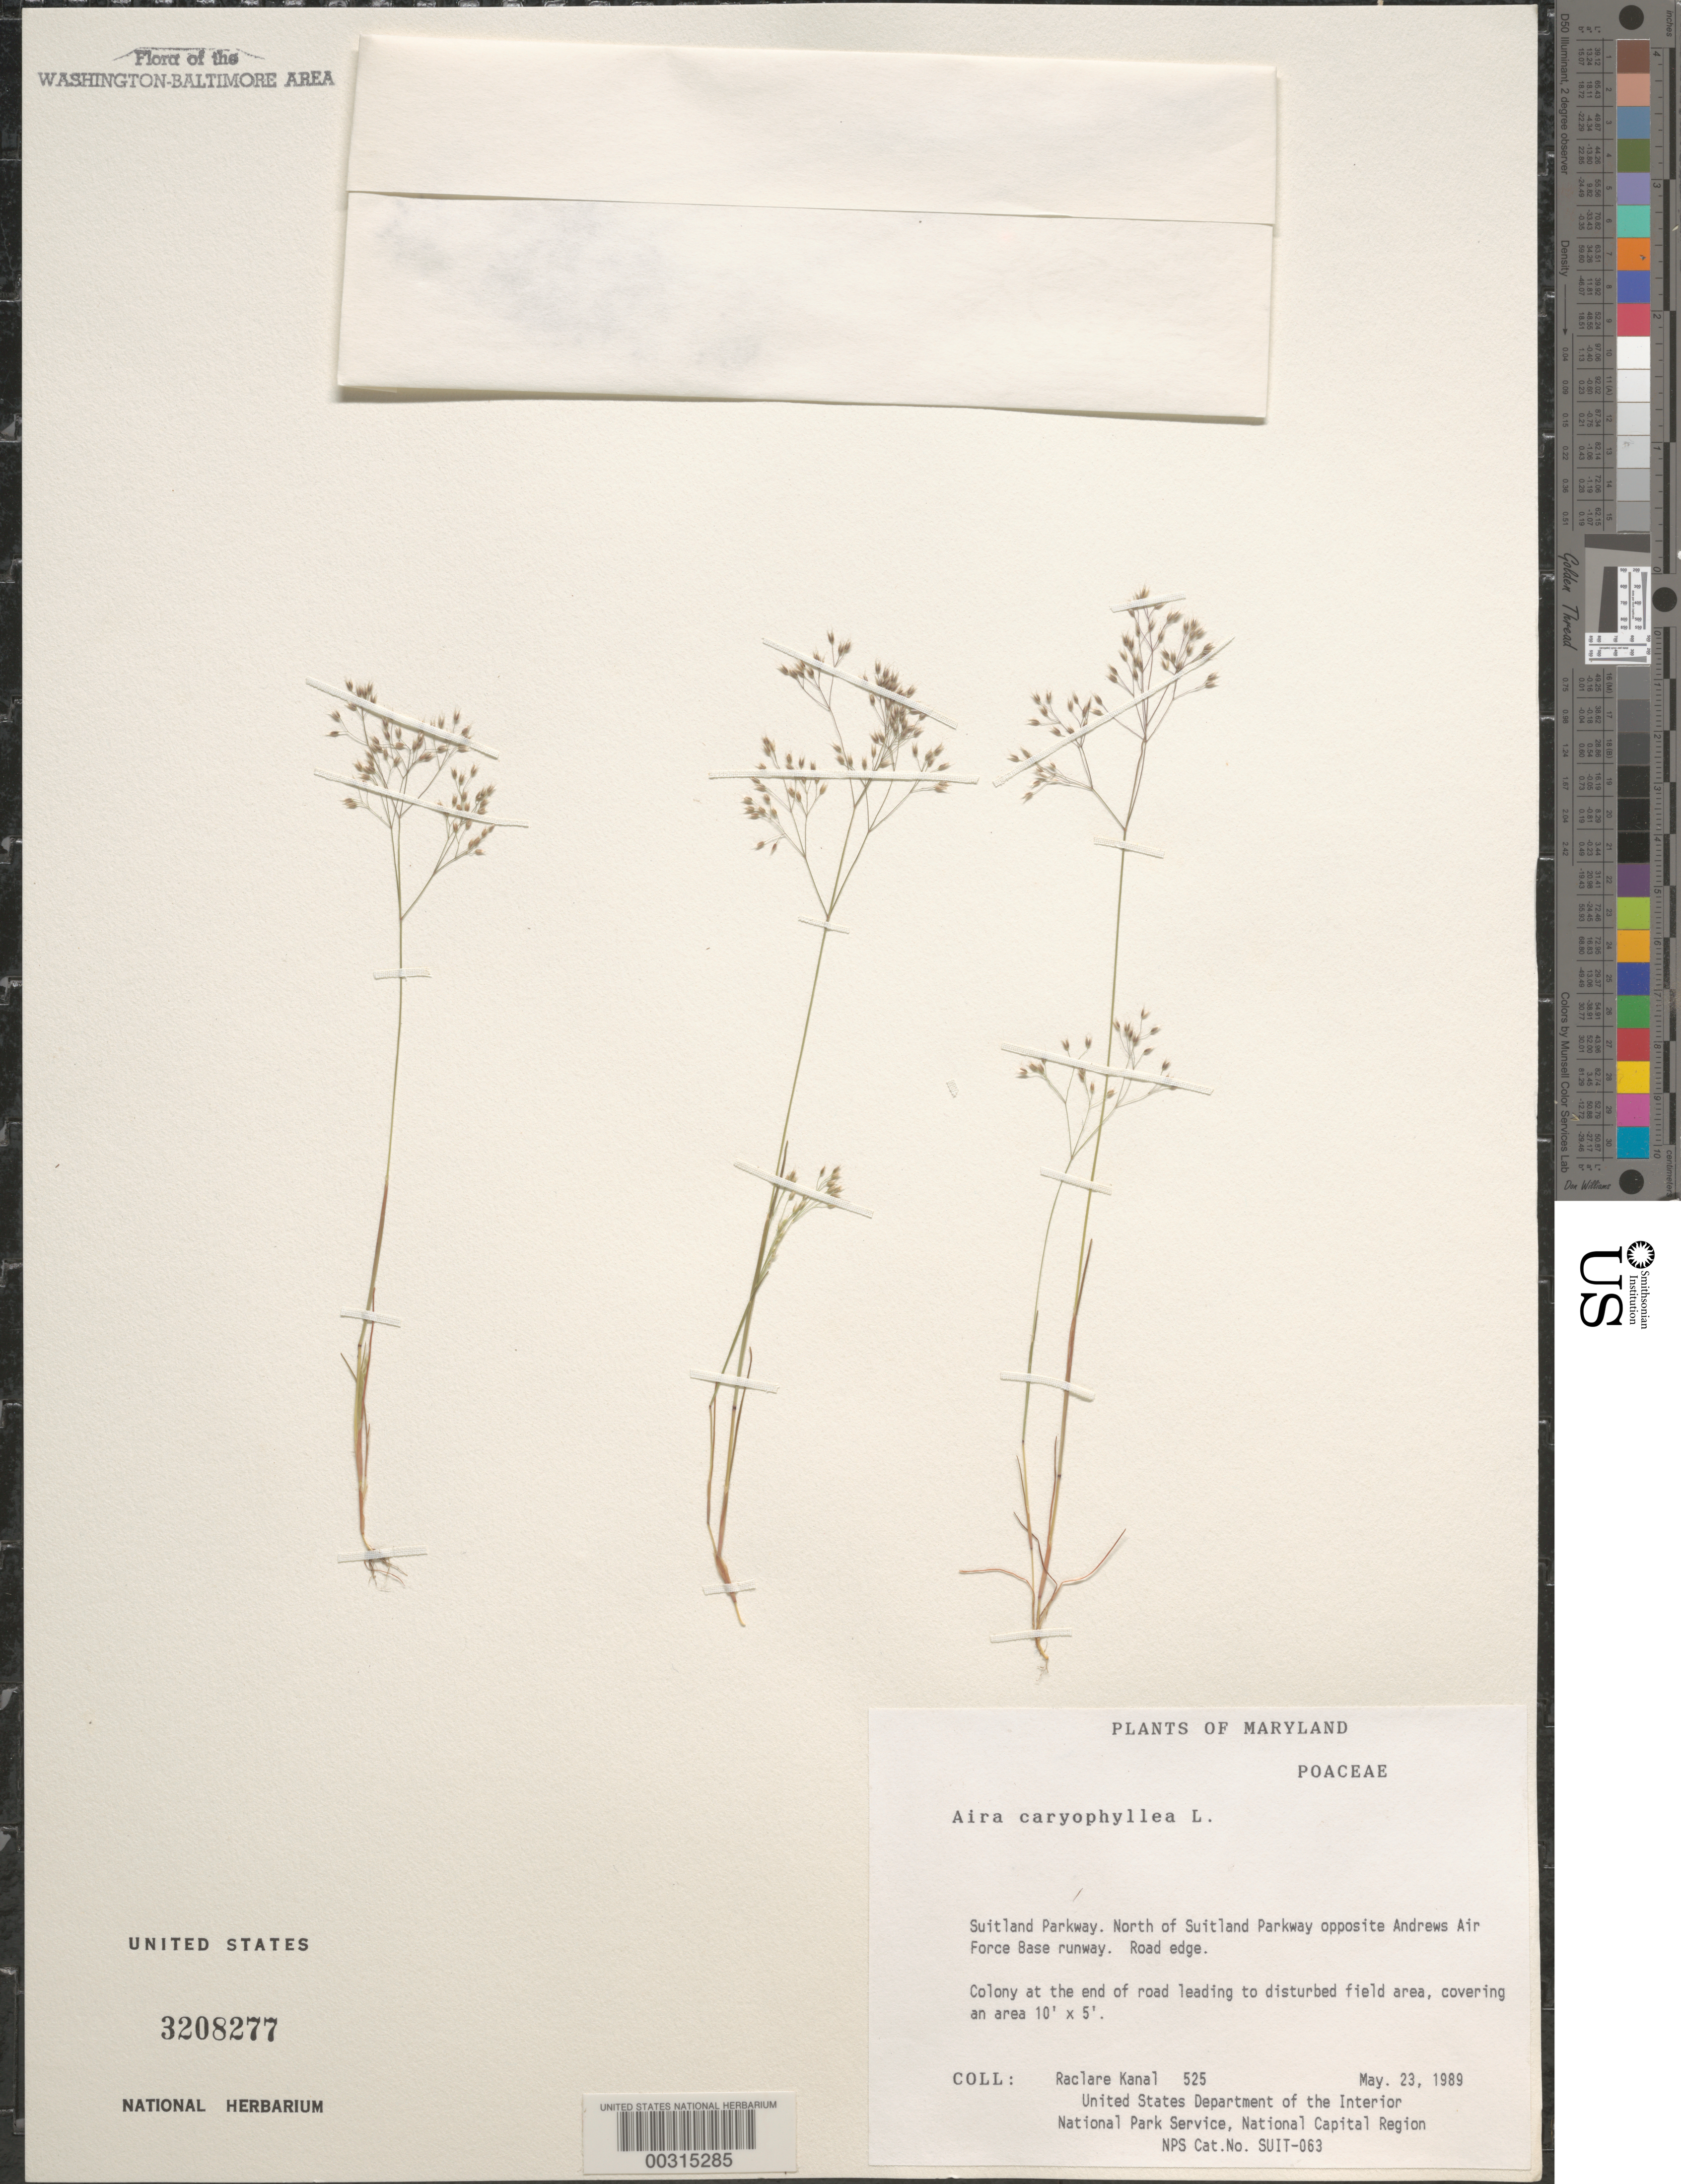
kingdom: Plantae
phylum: Tracheophyta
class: Liliopsida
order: Poales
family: Poaceae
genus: Aira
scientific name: Aira caryophyllea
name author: L.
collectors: R. Kanal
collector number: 525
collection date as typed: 23 May 1989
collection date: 1989-05-23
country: United States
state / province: Maryland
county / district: Prince George's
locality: Suitland Parkway, N of parkway, opposite Andrews Air Force base Runway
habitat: Road edge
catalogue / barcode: US 3208277